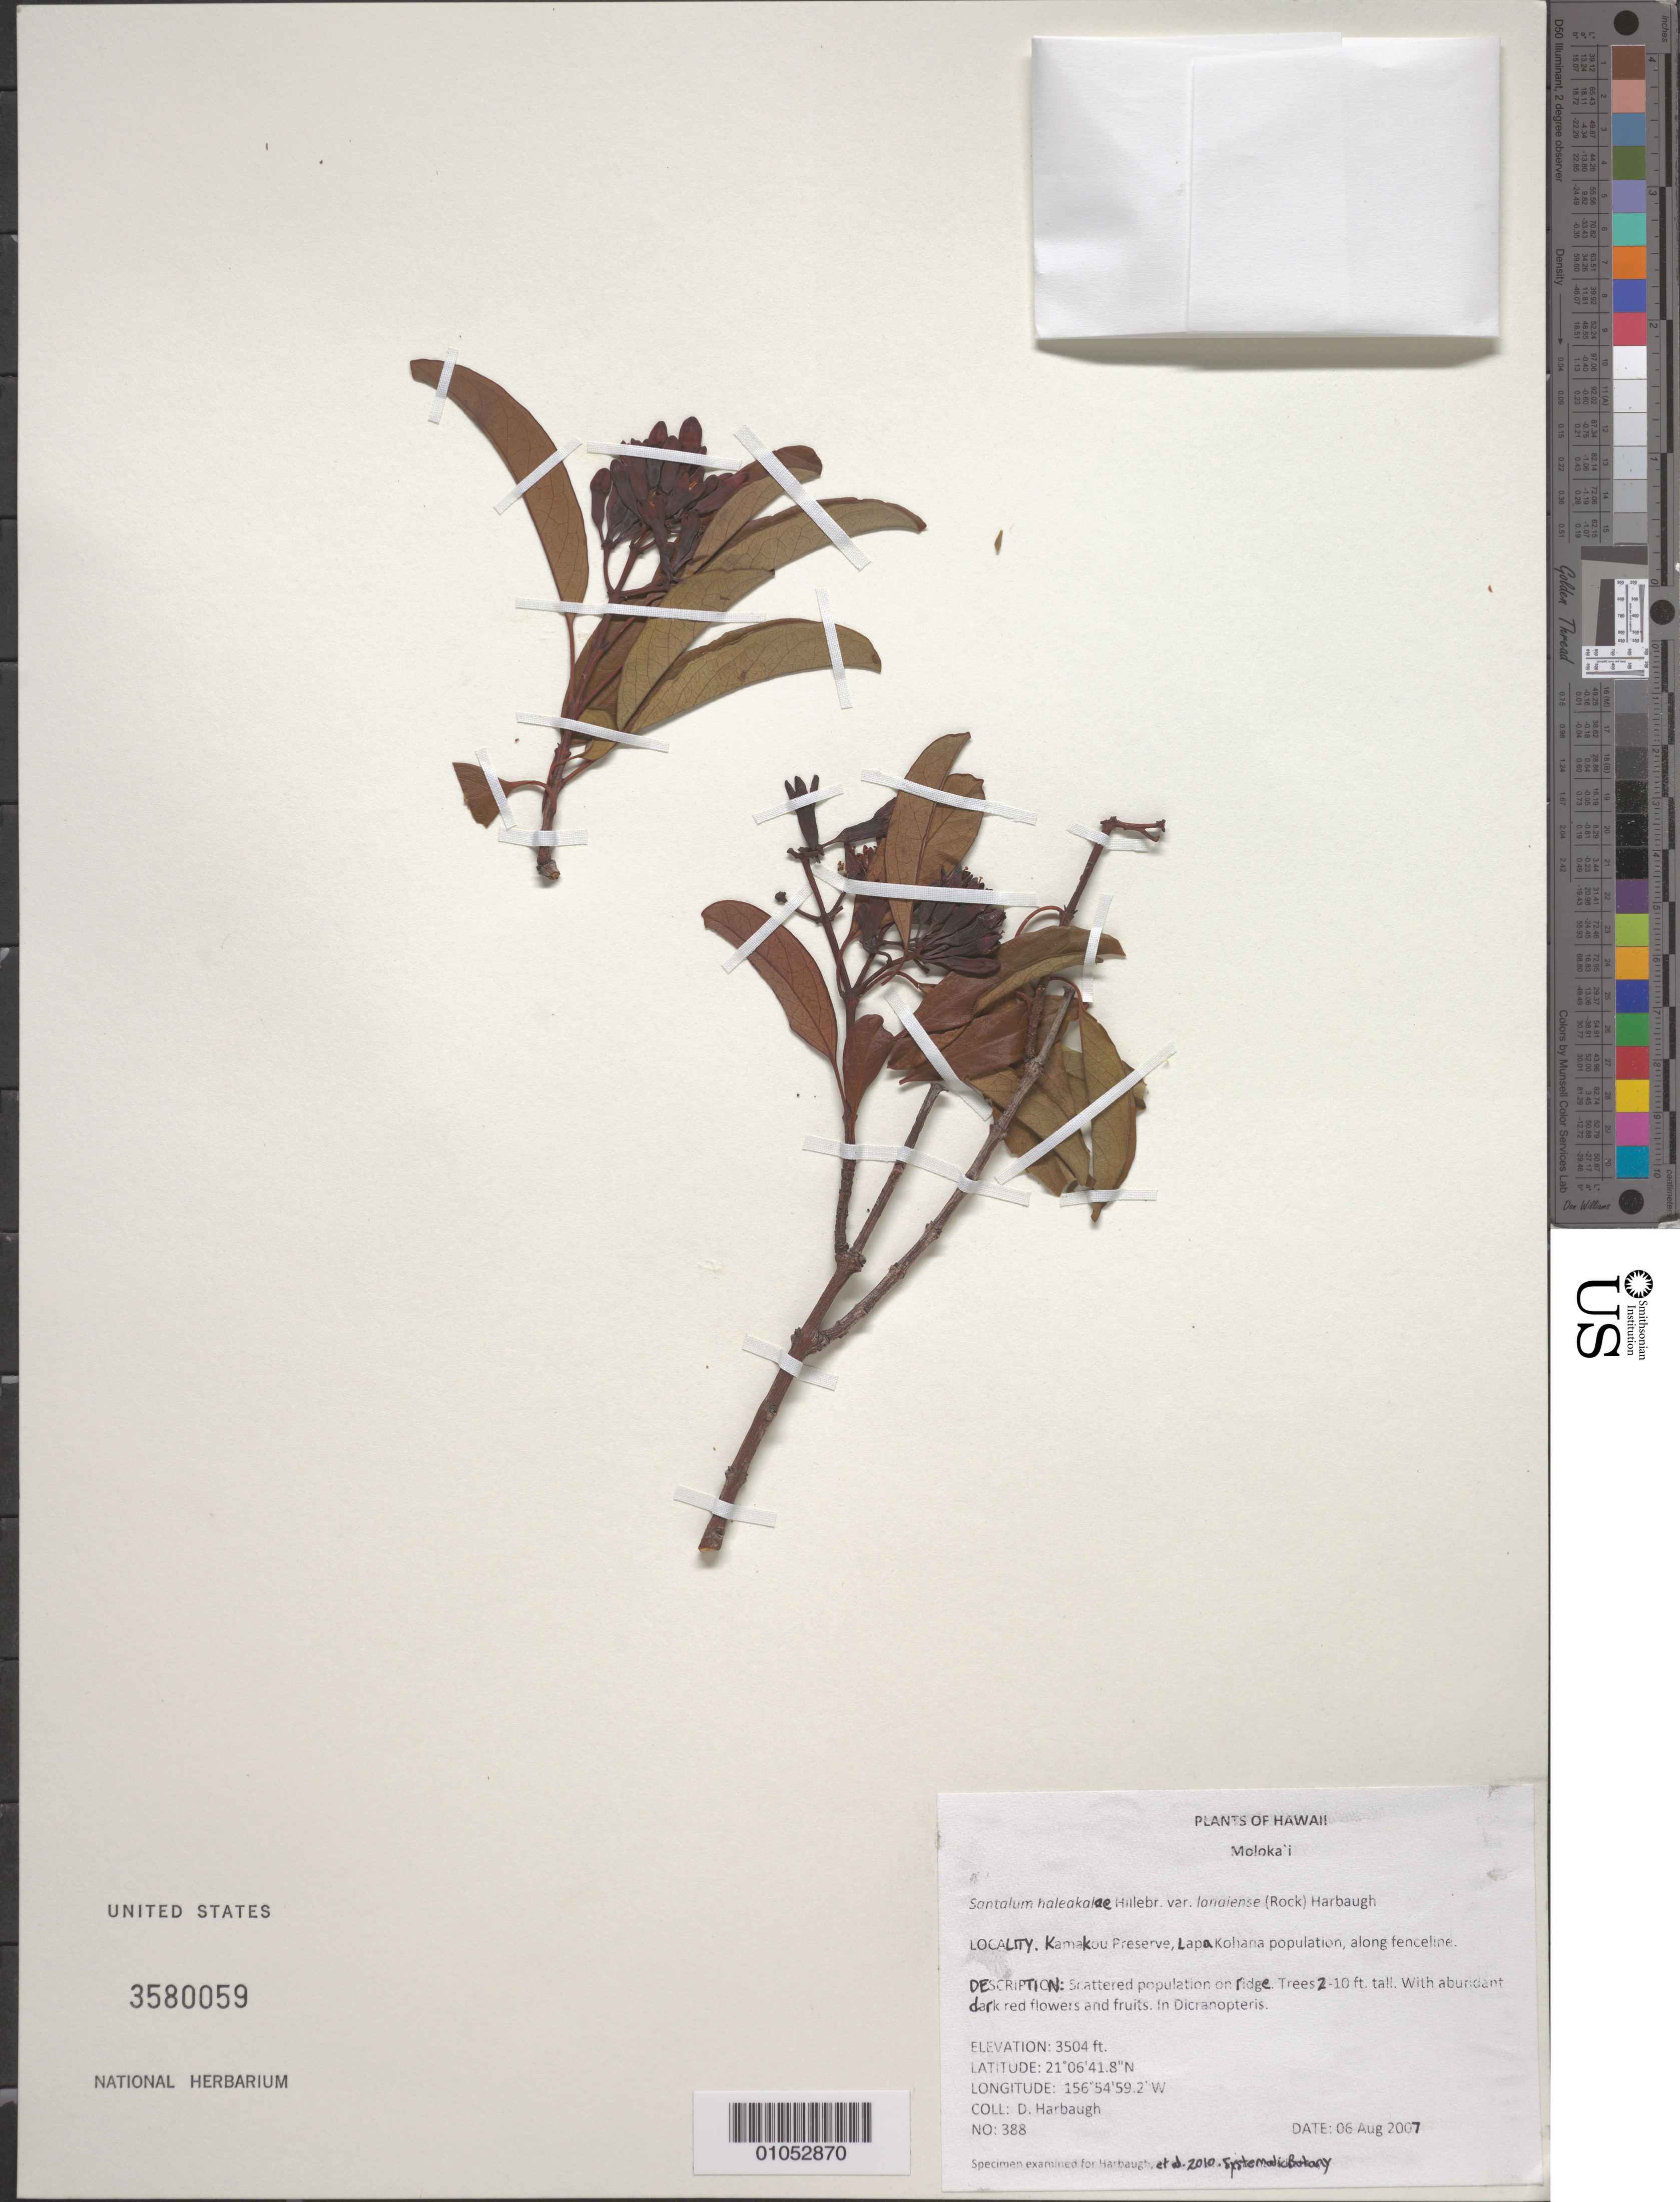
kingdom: Plantae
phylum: Tracheophyta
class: Magnoliopsida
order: Santalales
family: Santalaceae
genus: Santalum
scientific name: Santalum haleakalae var. lanaiense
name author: (Rock) Harbaugh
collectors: D. Harbaugh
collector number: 388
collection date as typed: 6 Aug 2007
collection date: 2007-08-06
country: United States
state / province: Hawaii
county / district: Maui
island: Moloka'i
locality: Kamakou Preserve, Lapa Kohana population, along fenceline.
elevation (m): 1068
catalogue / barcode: US 3580059